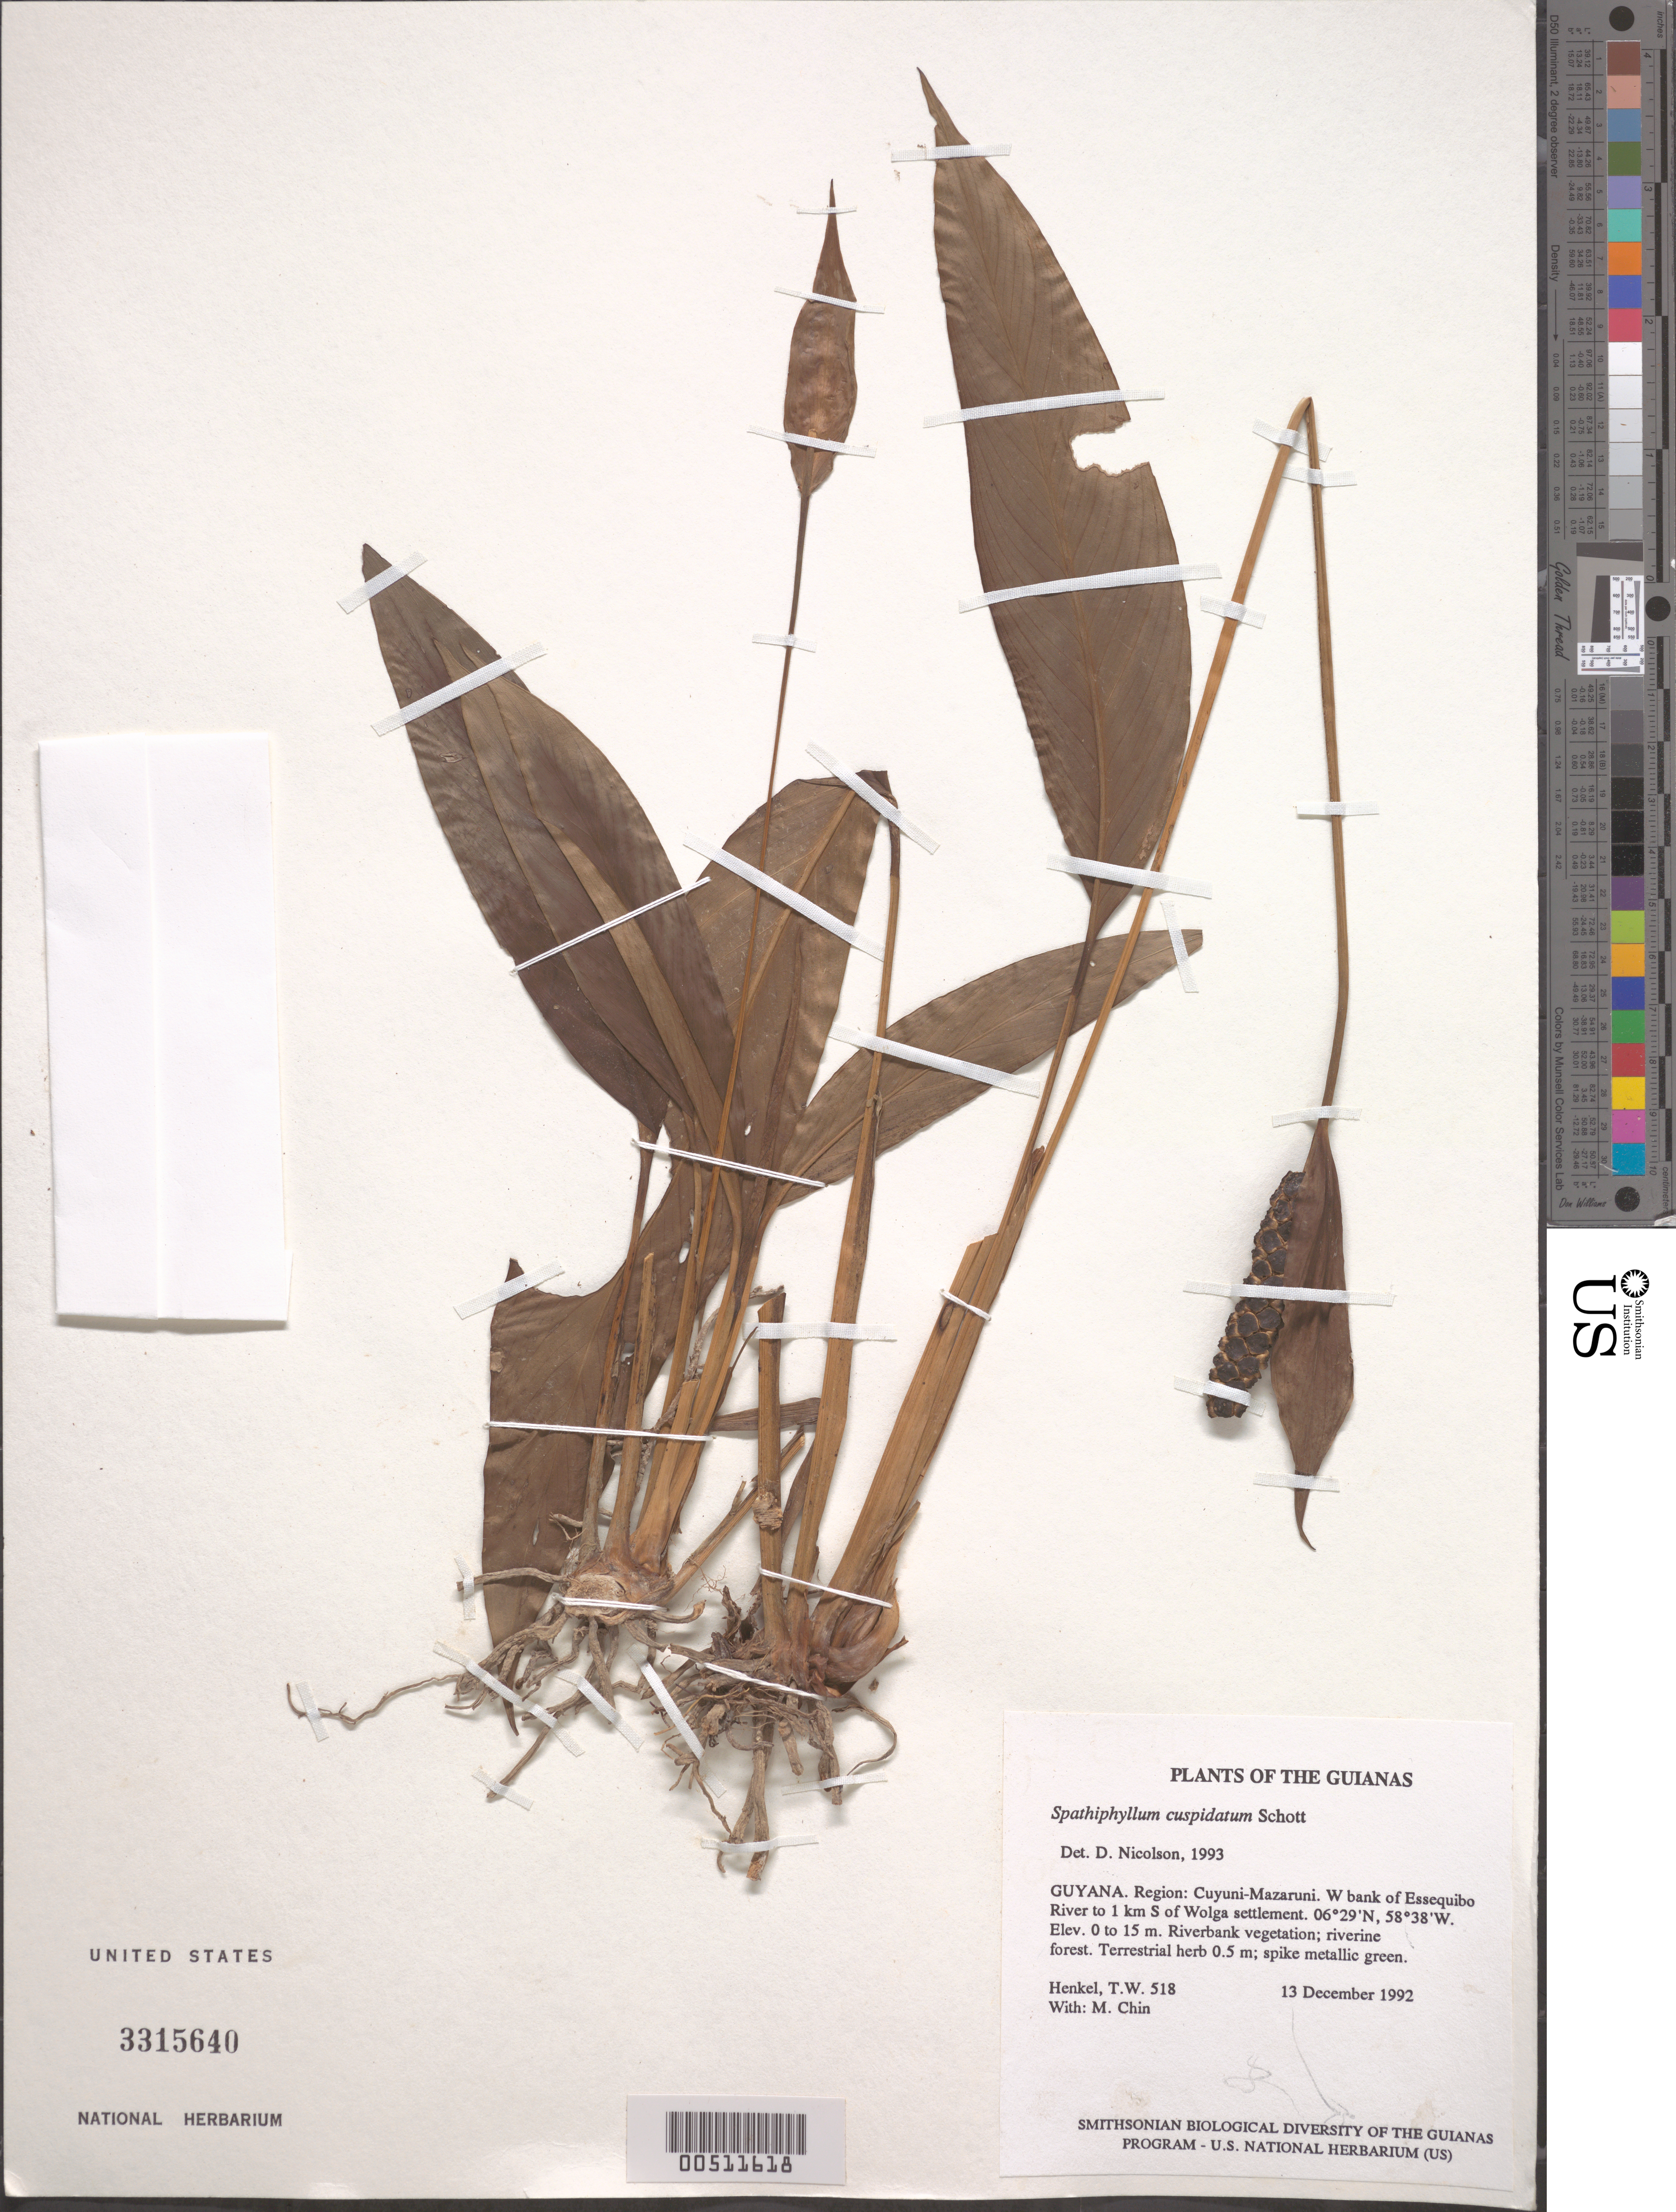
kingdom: Plantae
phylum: Tracheophyta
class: Liliopsida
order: Alismatales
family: Araceae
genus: Spathiphyllum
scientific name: Spathiphyllum cuspidatum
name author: Schott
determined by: Nicolson, Dan H.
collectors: T. Henkel & M. Chin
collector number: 518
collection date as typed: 13 December 1992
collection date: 1992-12-13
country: Guyana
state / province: Cuyuni-Mazaruni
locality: W bank of Essequibo River to 1 km S of Wolga settlement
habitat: Riverbank vegetation; riverine forest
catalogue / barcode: US 3315640